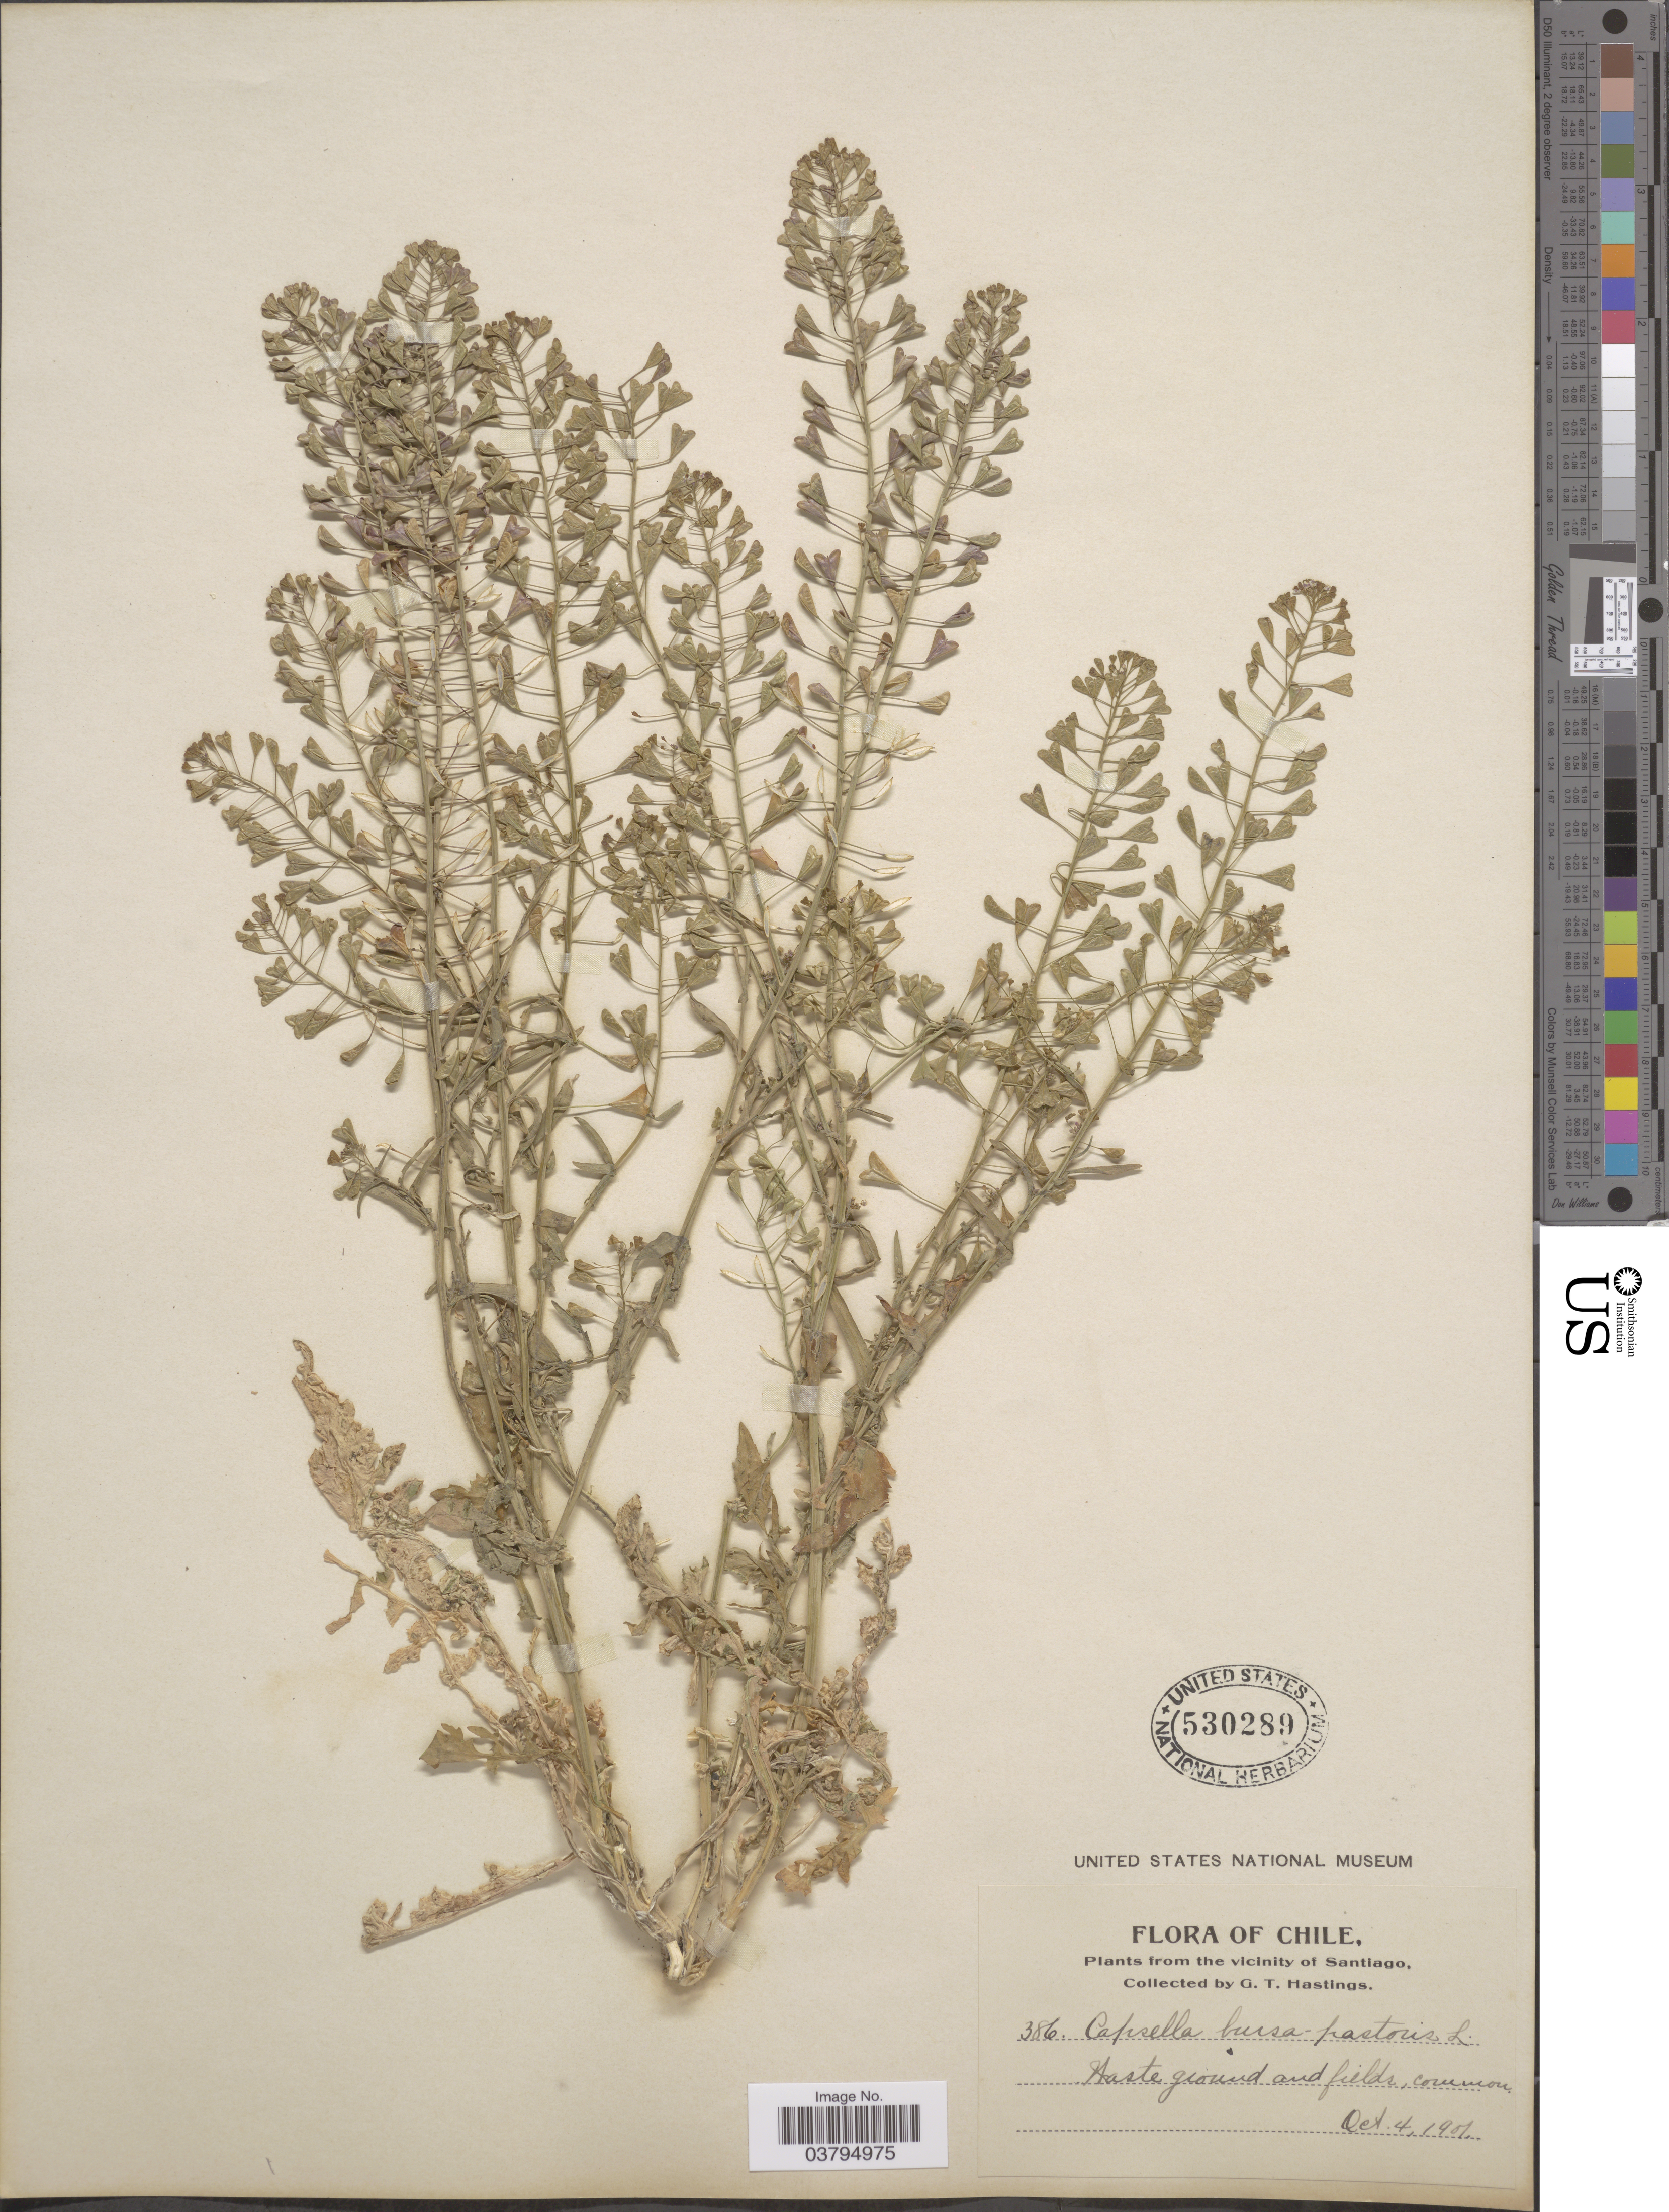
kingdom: Plantae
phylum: Tracheophyta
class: Magnoliopsida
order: Brassicales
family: Brassicaceae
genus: Capsella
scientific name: Capsella bursa-pastoris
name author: (L.) Medik.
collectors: G. Hastings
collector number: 386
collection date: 1901-10-04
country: Chile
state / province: Región Metropolitana (RM)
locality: The vicinity of Santiago.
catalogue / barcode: US 530289